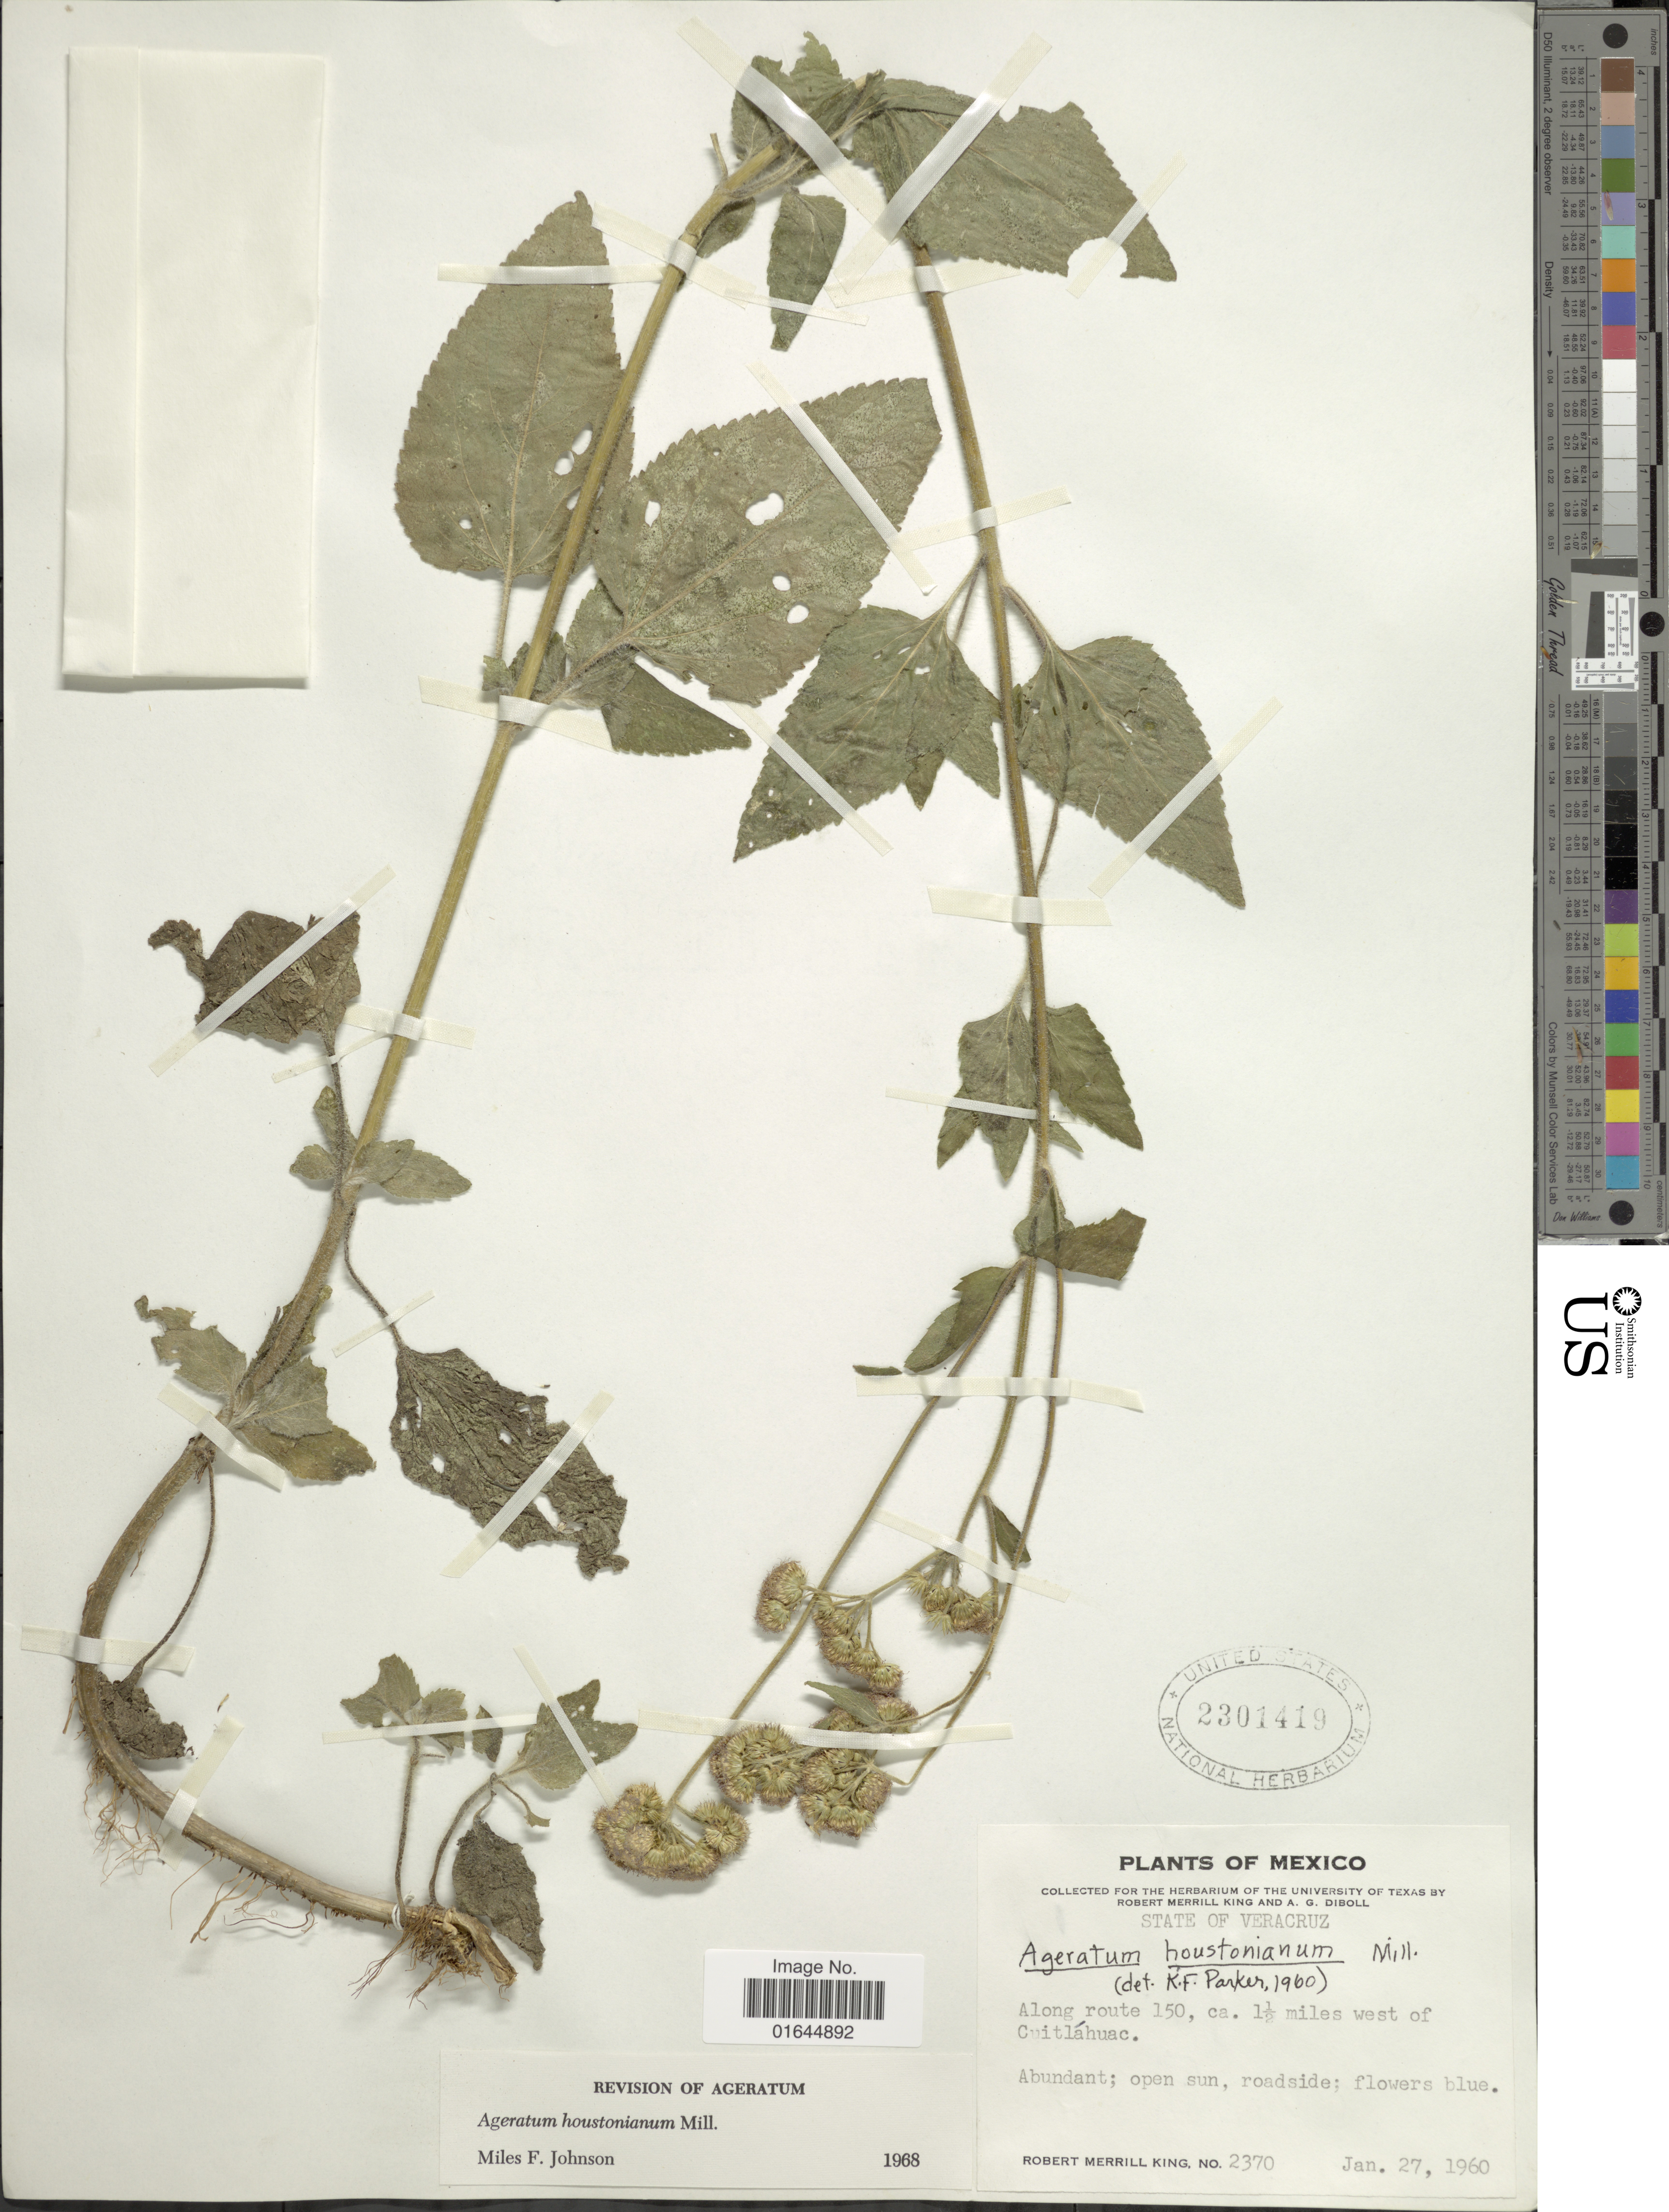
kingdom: Plantae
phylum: Tracheophyta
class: Magnoliopsida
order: Asterales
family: Asteraceae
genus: Ageratum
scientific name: Ageratum houstonianum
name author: Mill.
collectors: R. M. King & A. Diboll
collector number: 23070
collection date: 1960-01-27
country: Mexico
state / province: Veracruz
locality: Along route 150, ca. 1 1/2 miles west of Cuitláhuac. Veracruz.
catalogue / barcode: US 2301419